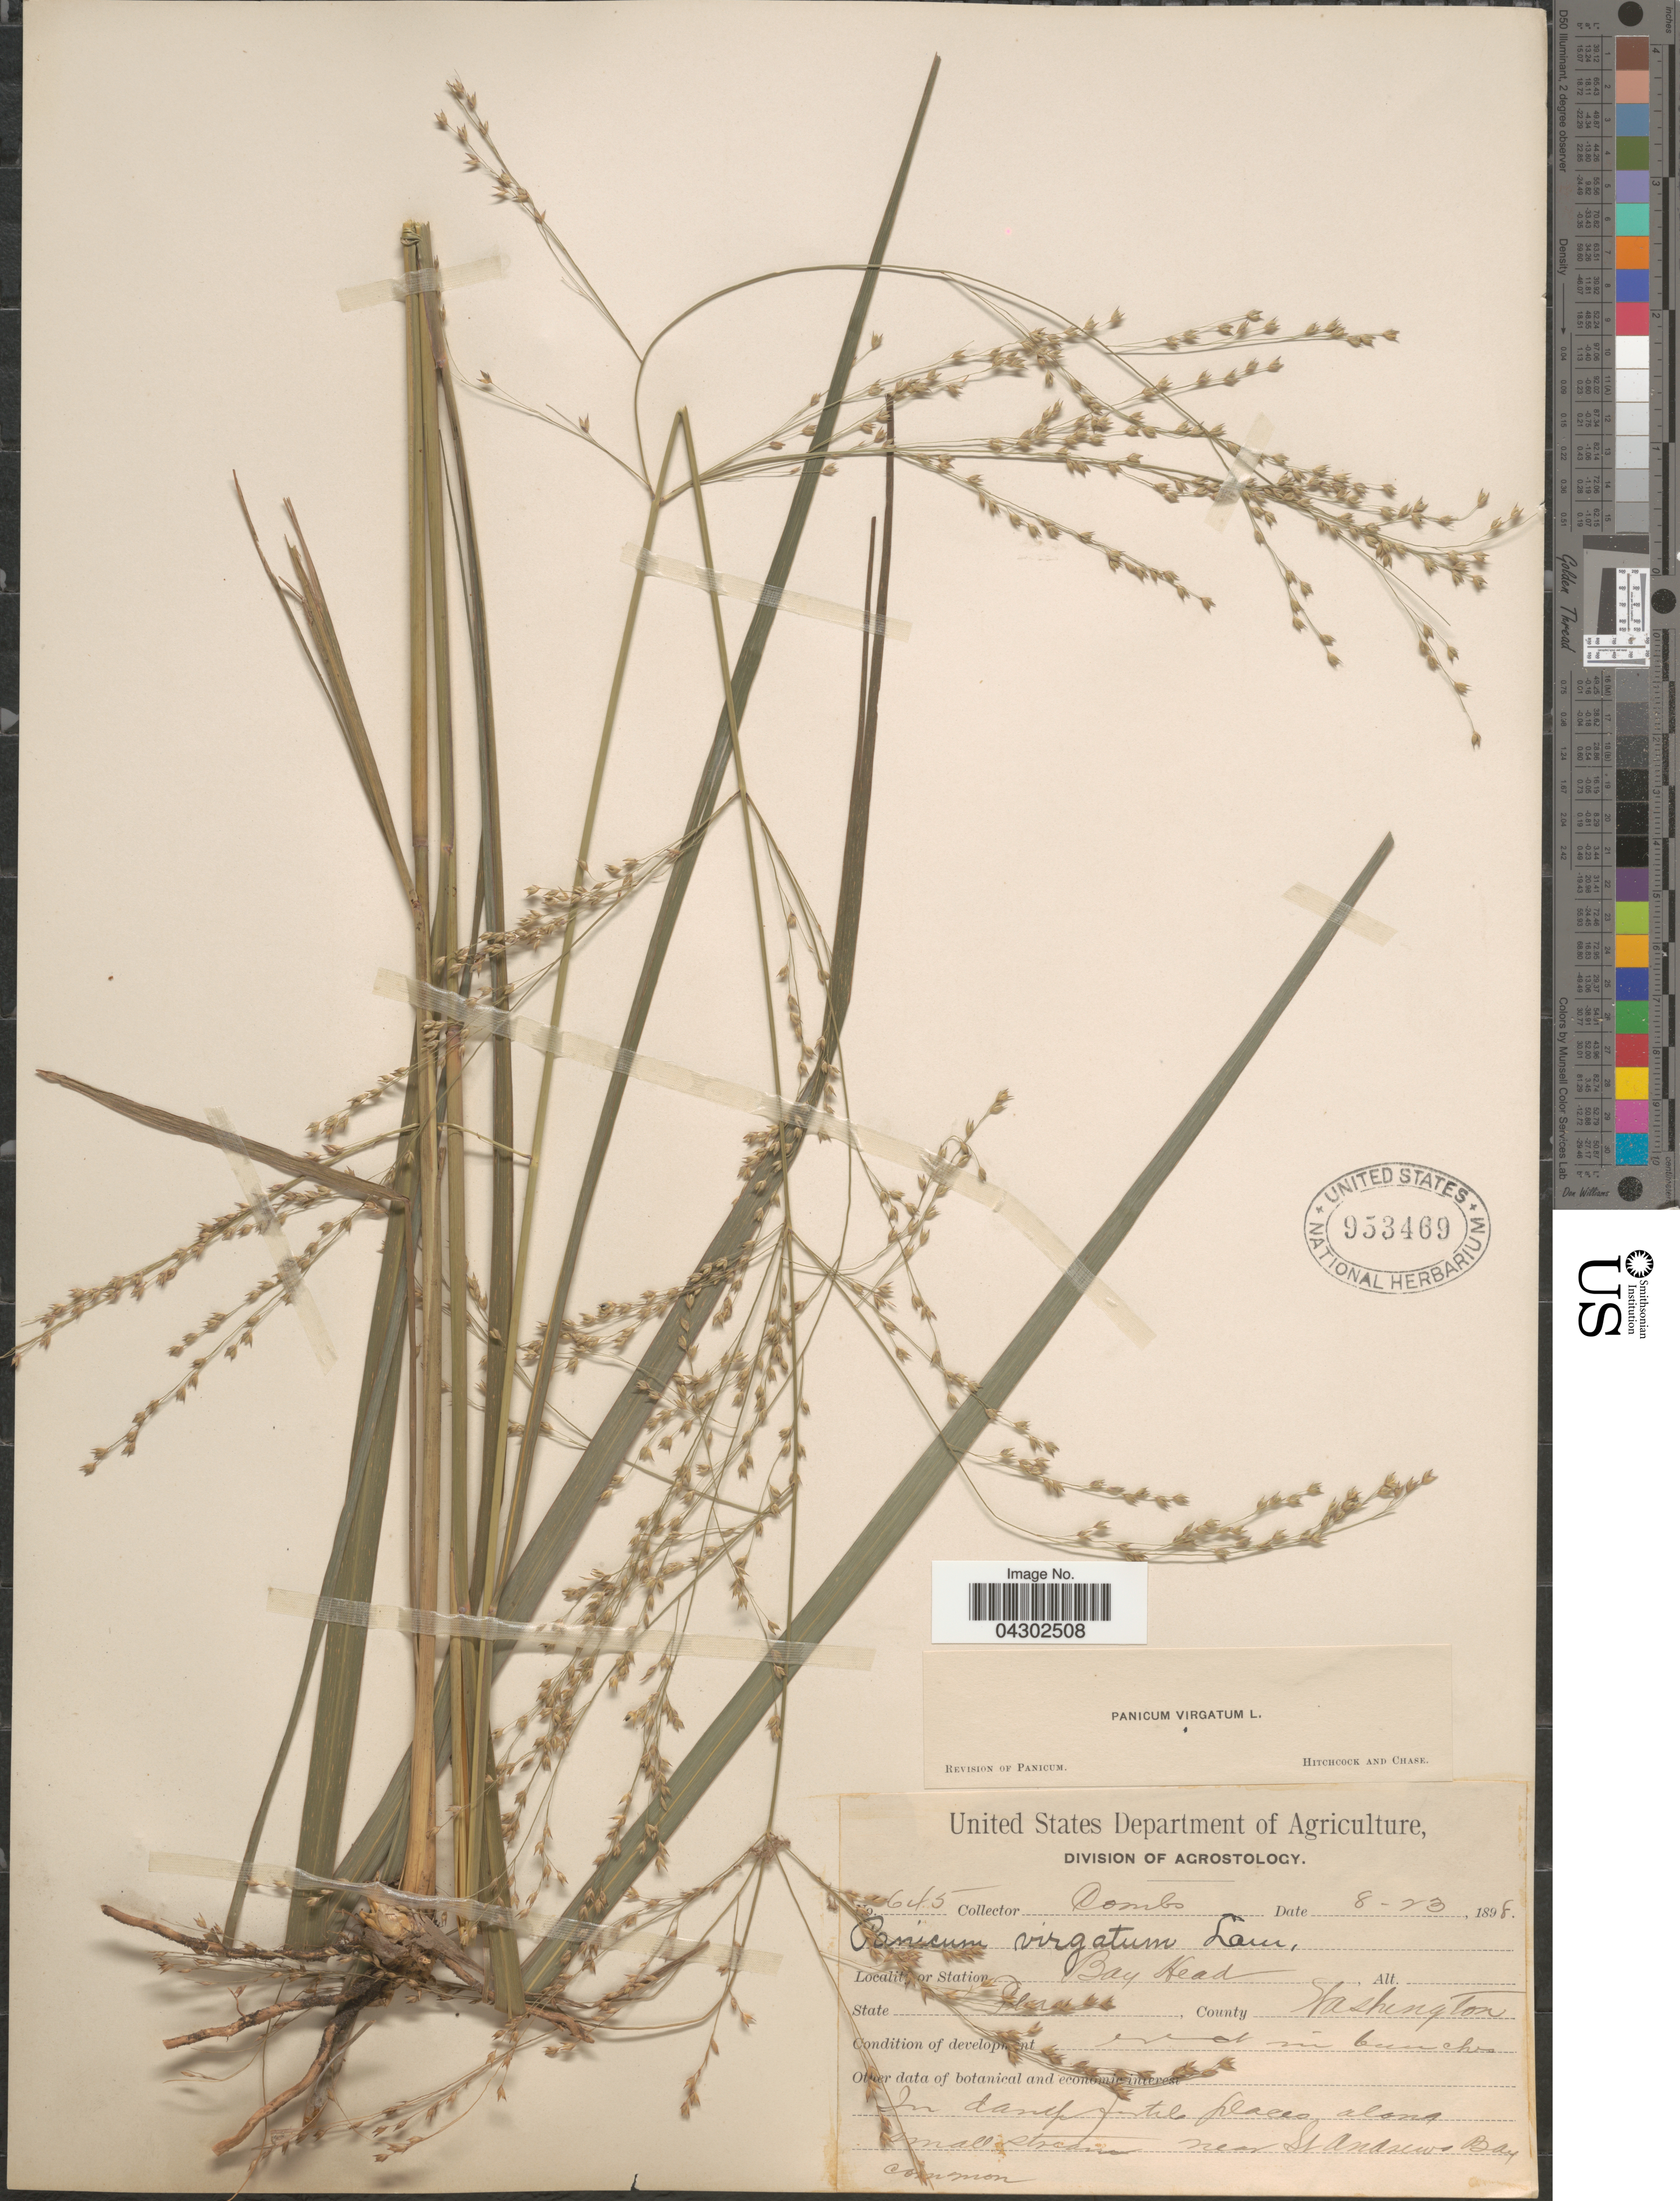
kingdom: Plantae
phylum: Tracheophyta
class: Liliopsida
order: Poales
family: Poaceae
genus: Panicum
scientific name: Panicum virgatum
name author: L.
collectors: -. Combs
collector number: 645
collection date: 1898-08-23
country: United States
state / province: Florida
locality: Bay Head. County Washington.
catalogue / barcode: US 953469